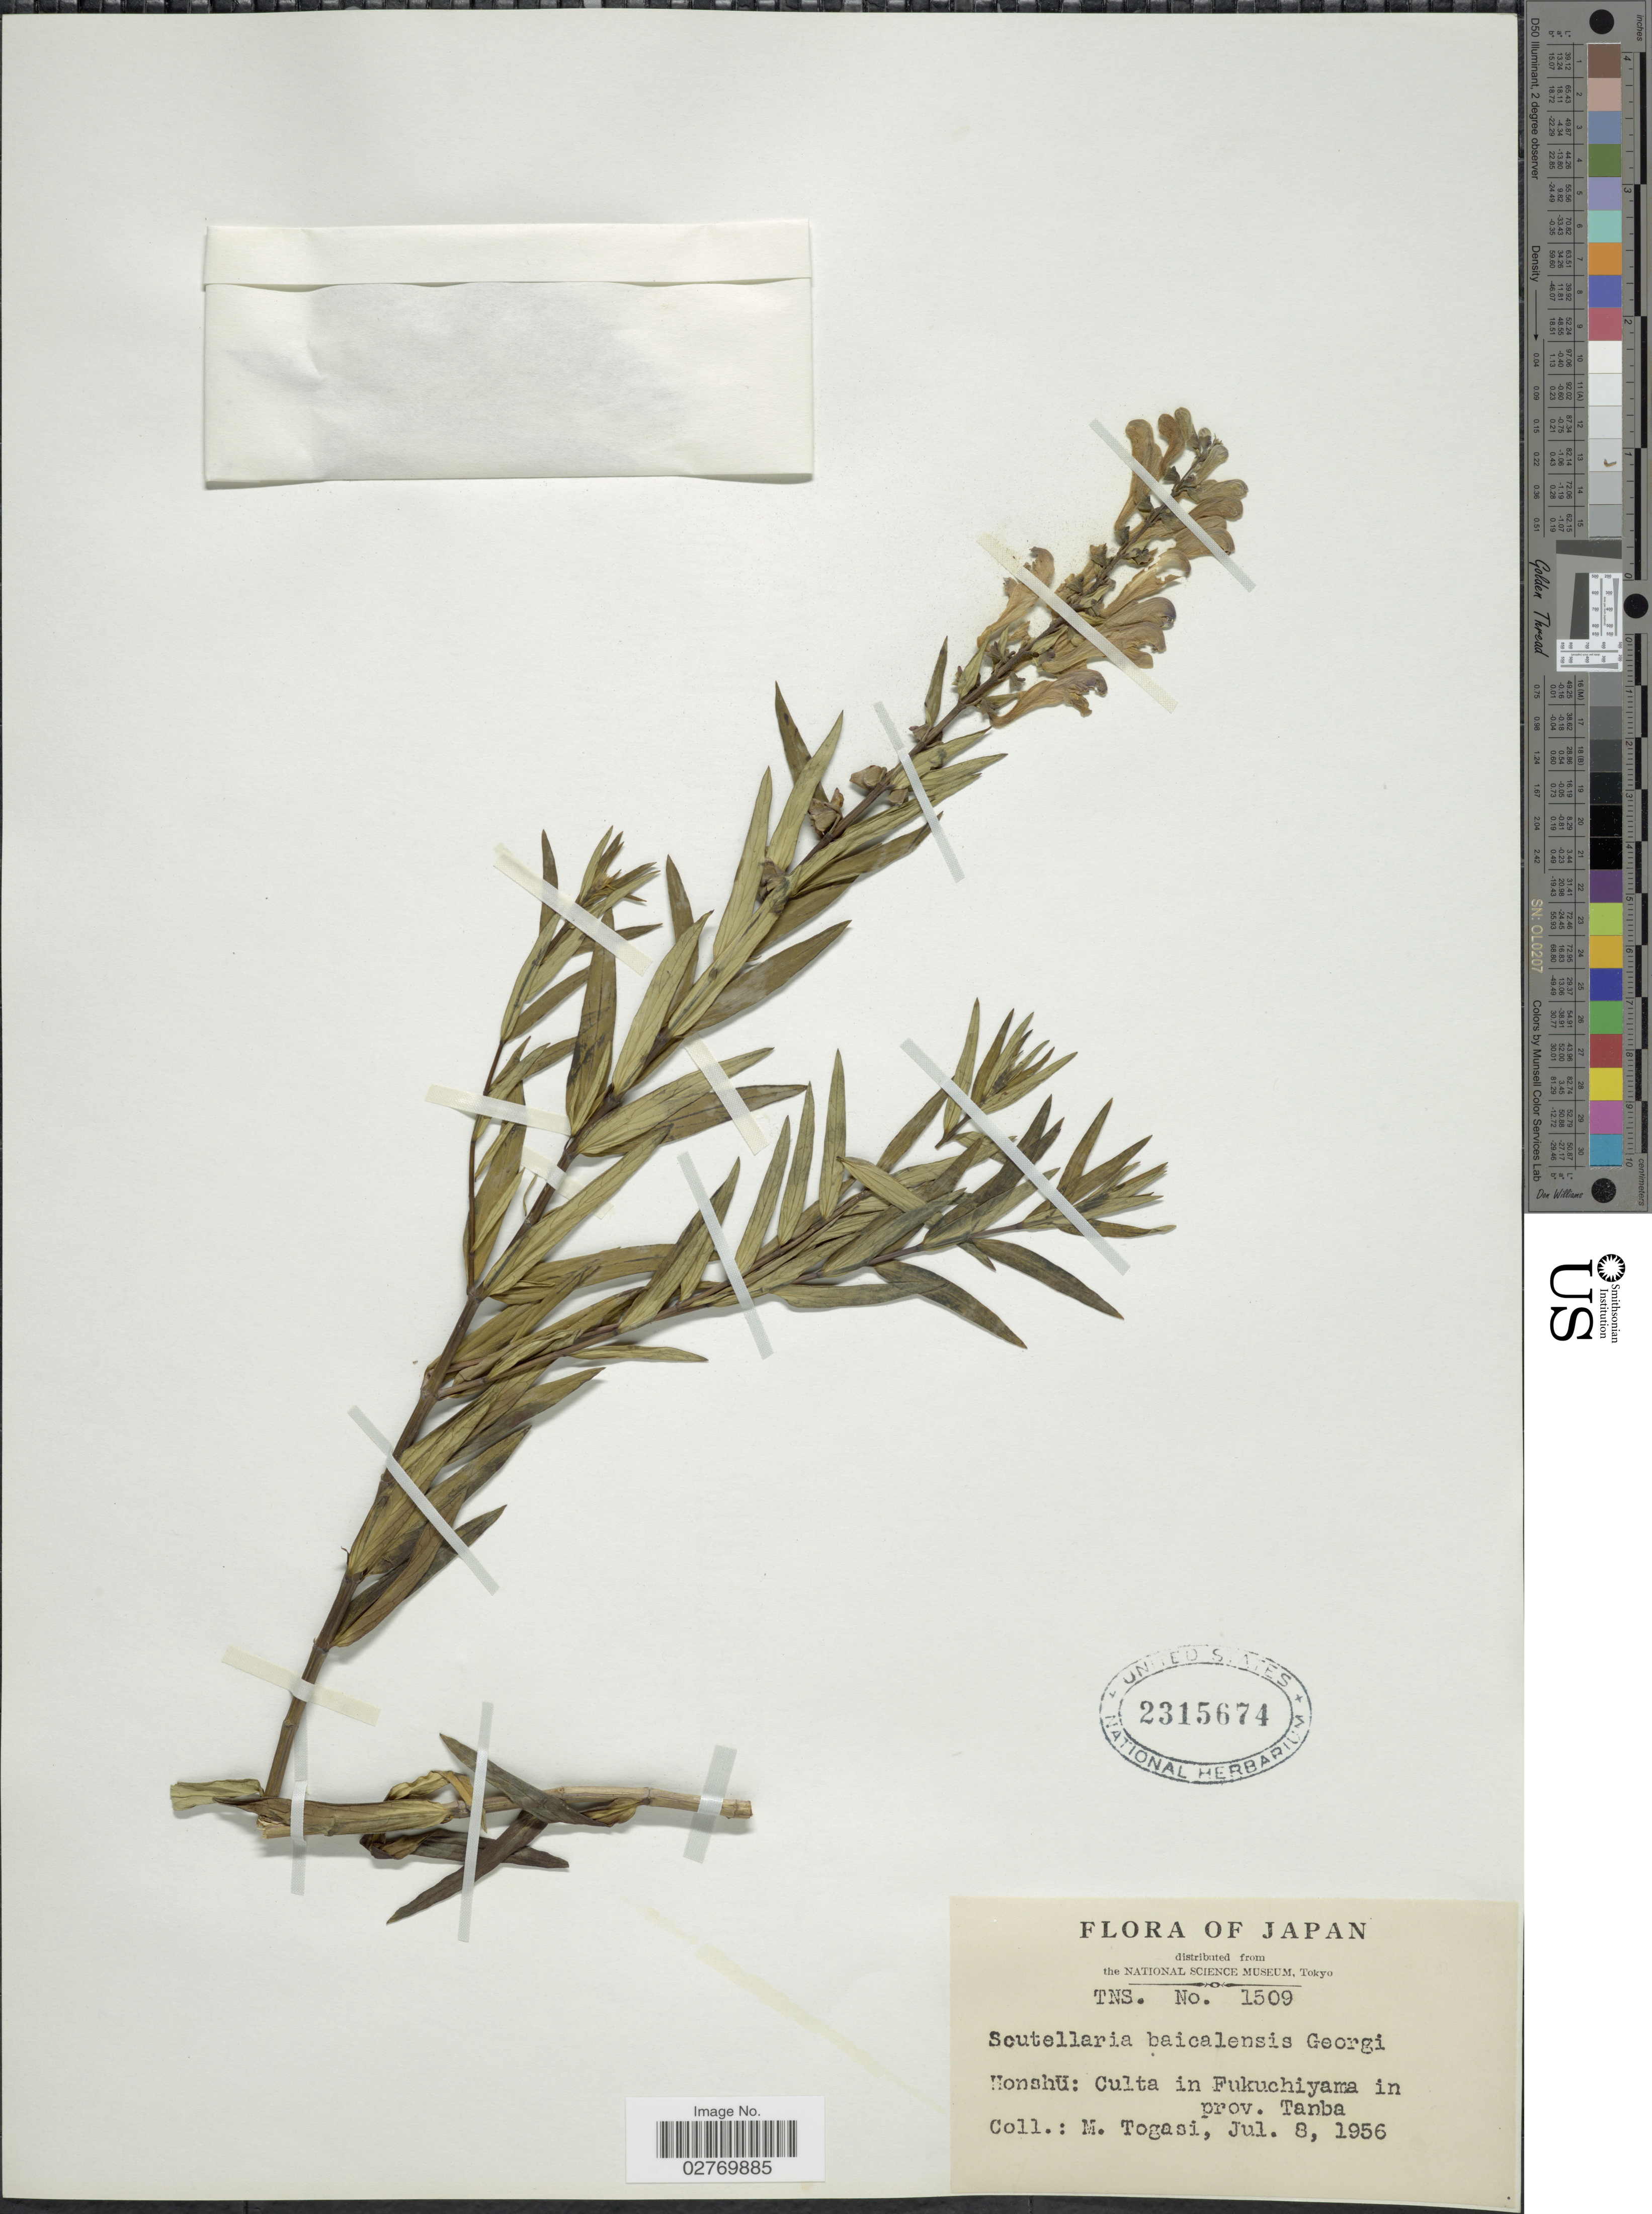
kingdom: Plantae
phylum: Tracheophyta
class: Magnoliopsida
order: Lamiales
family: Lamiaceae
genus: Scutellaria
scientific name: Scutellaria baicalensis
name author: Georgi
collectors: M. Togasi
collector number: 1509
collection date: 1956-07-08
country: Japan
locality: Honshu: Culta in Fukuchiyama in prov. Tanba.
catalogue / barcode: US 2315674